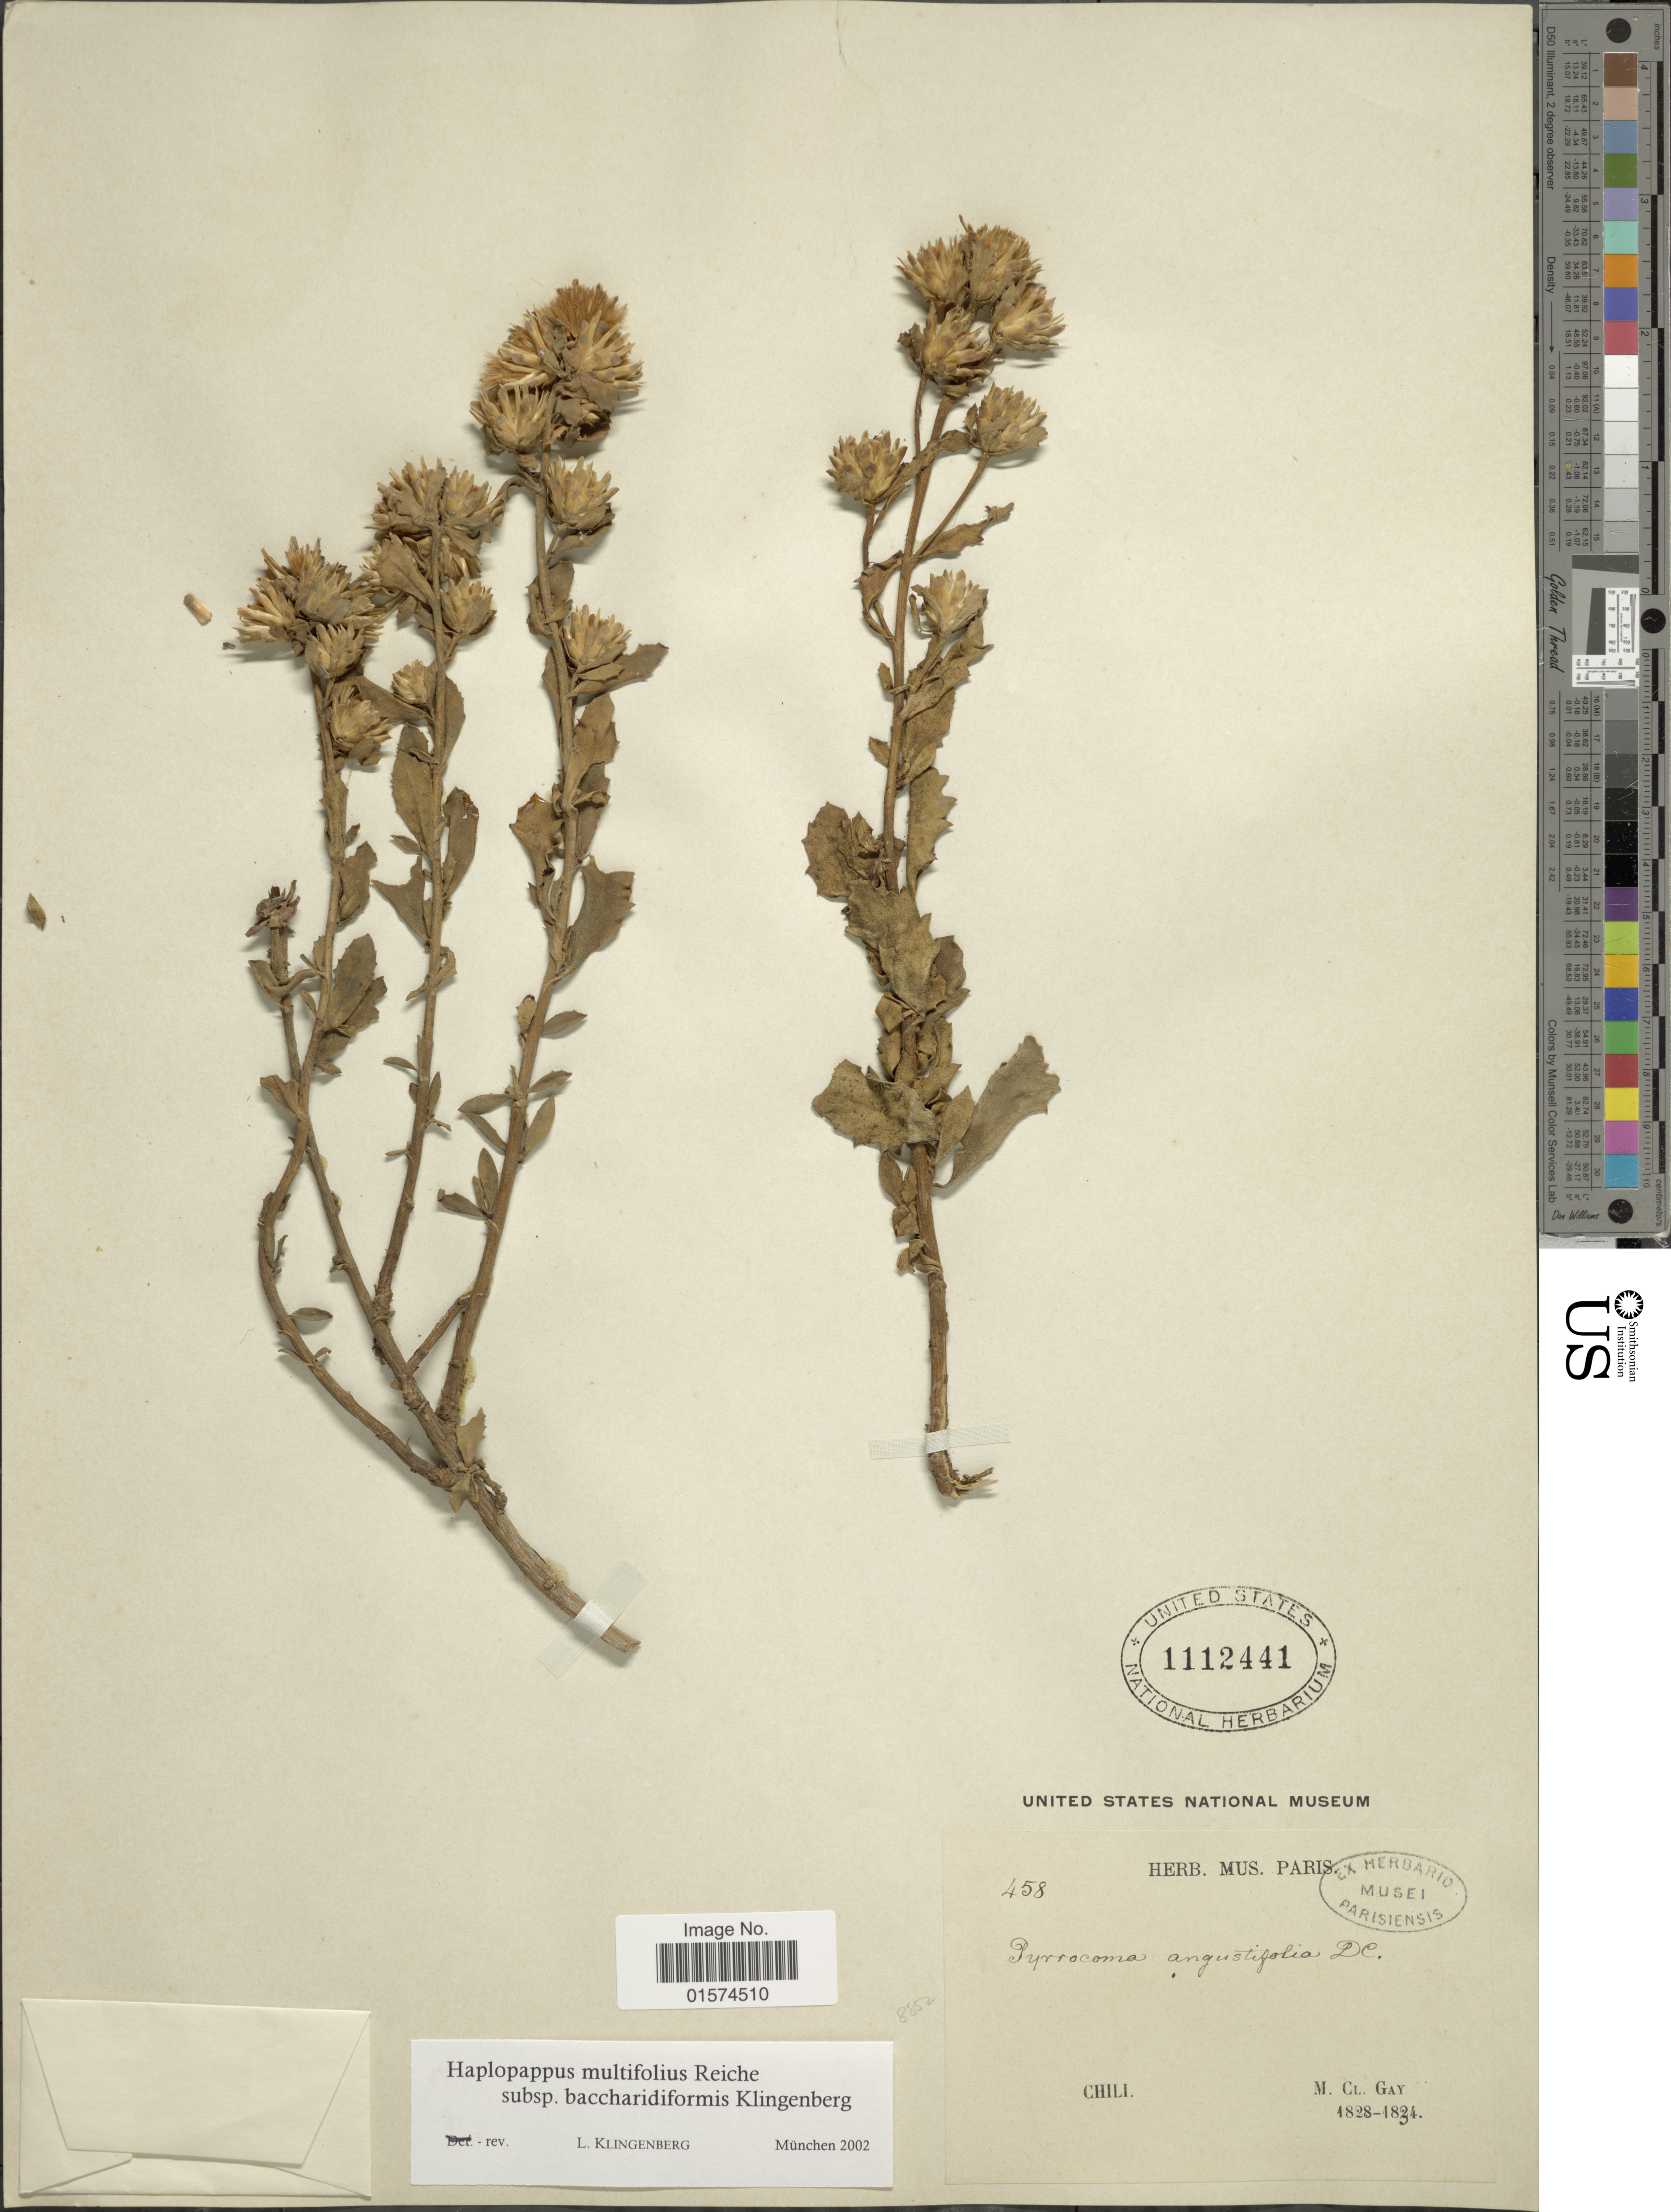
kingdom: Plantae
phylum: Tracheophyta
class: Magnoliopsida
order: Asterales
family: Asteraceae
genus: Haplopappus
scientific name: Haplopappus multifolius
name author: Phil. ex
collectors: M. Gay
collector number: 458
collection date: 1828/1834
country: Chile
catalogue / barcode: US 1112441